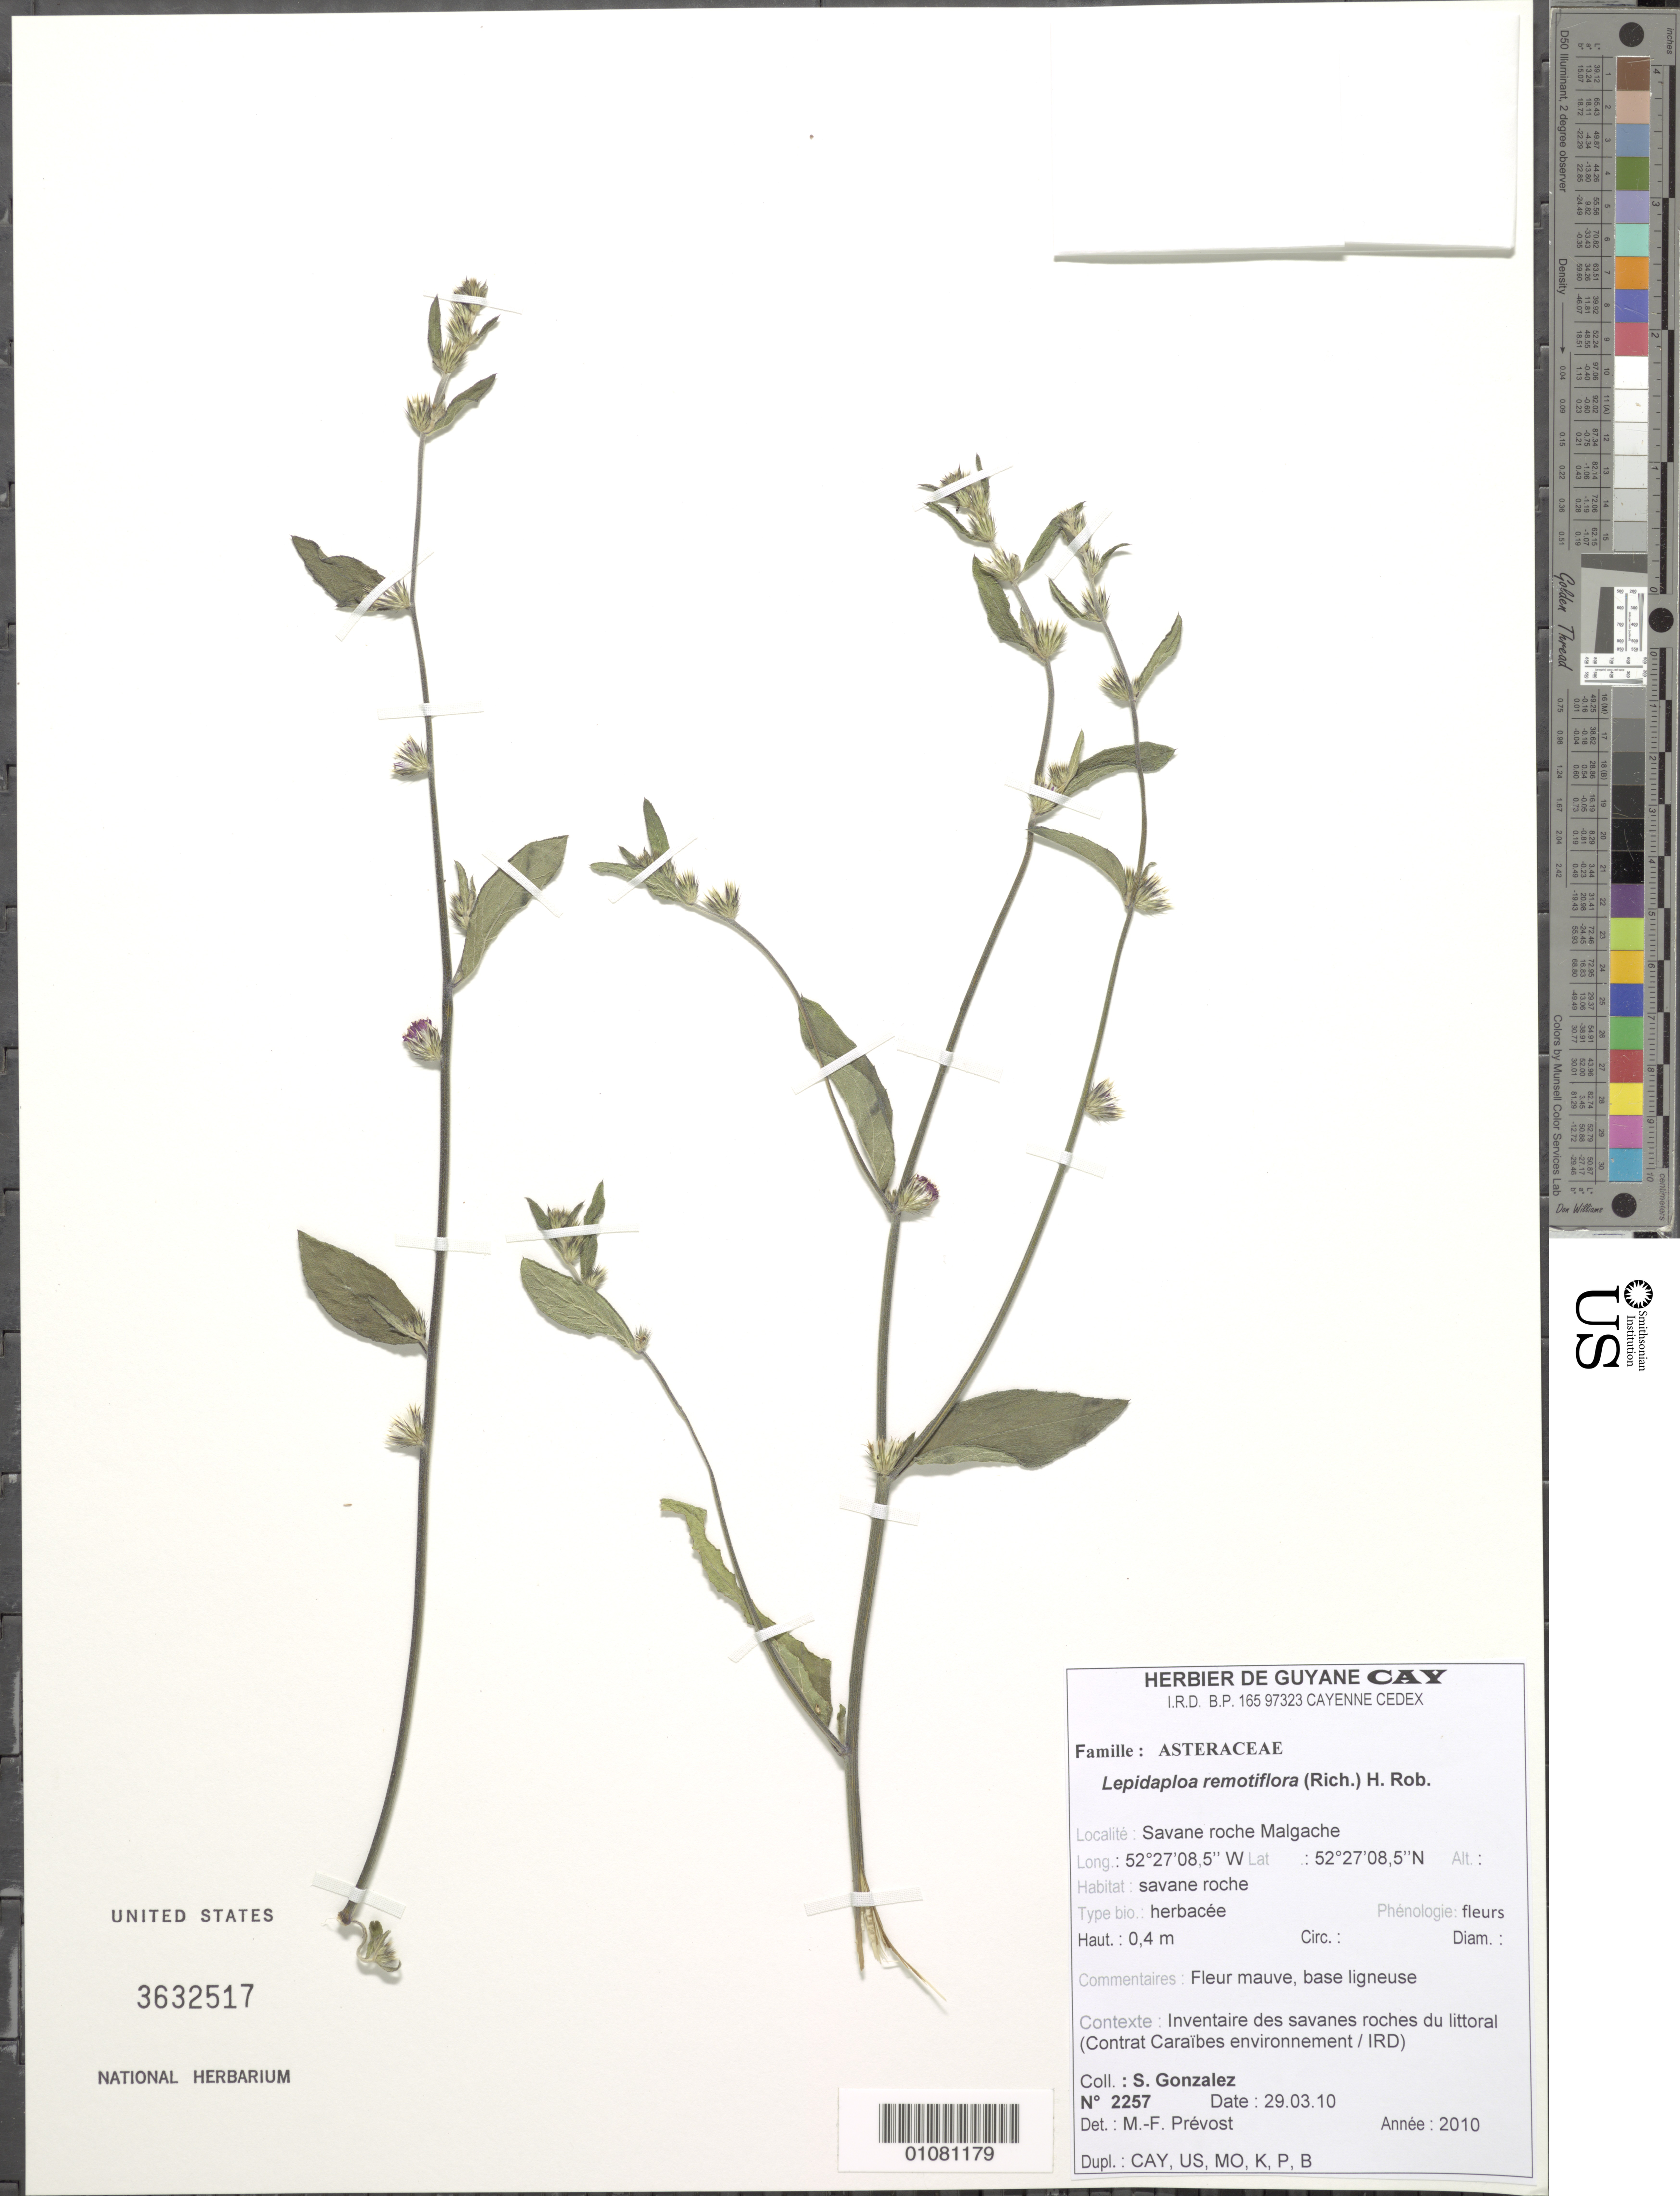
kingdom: Plantae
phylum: Tracheophyta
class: Magnoliopsida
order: Asterales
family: Asteraceae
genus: Lepidaploa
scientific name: Lepidaploa remotiflora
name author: (Rich.) H. Rob.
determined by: Gonzalez, Sophie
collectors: S. Gonzalez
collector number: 2257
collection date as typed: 29-Mar-10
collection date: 1910-03-29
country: French Guiana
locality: Savane Roche Malgache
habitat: Savane roche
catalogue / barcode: US 3632517